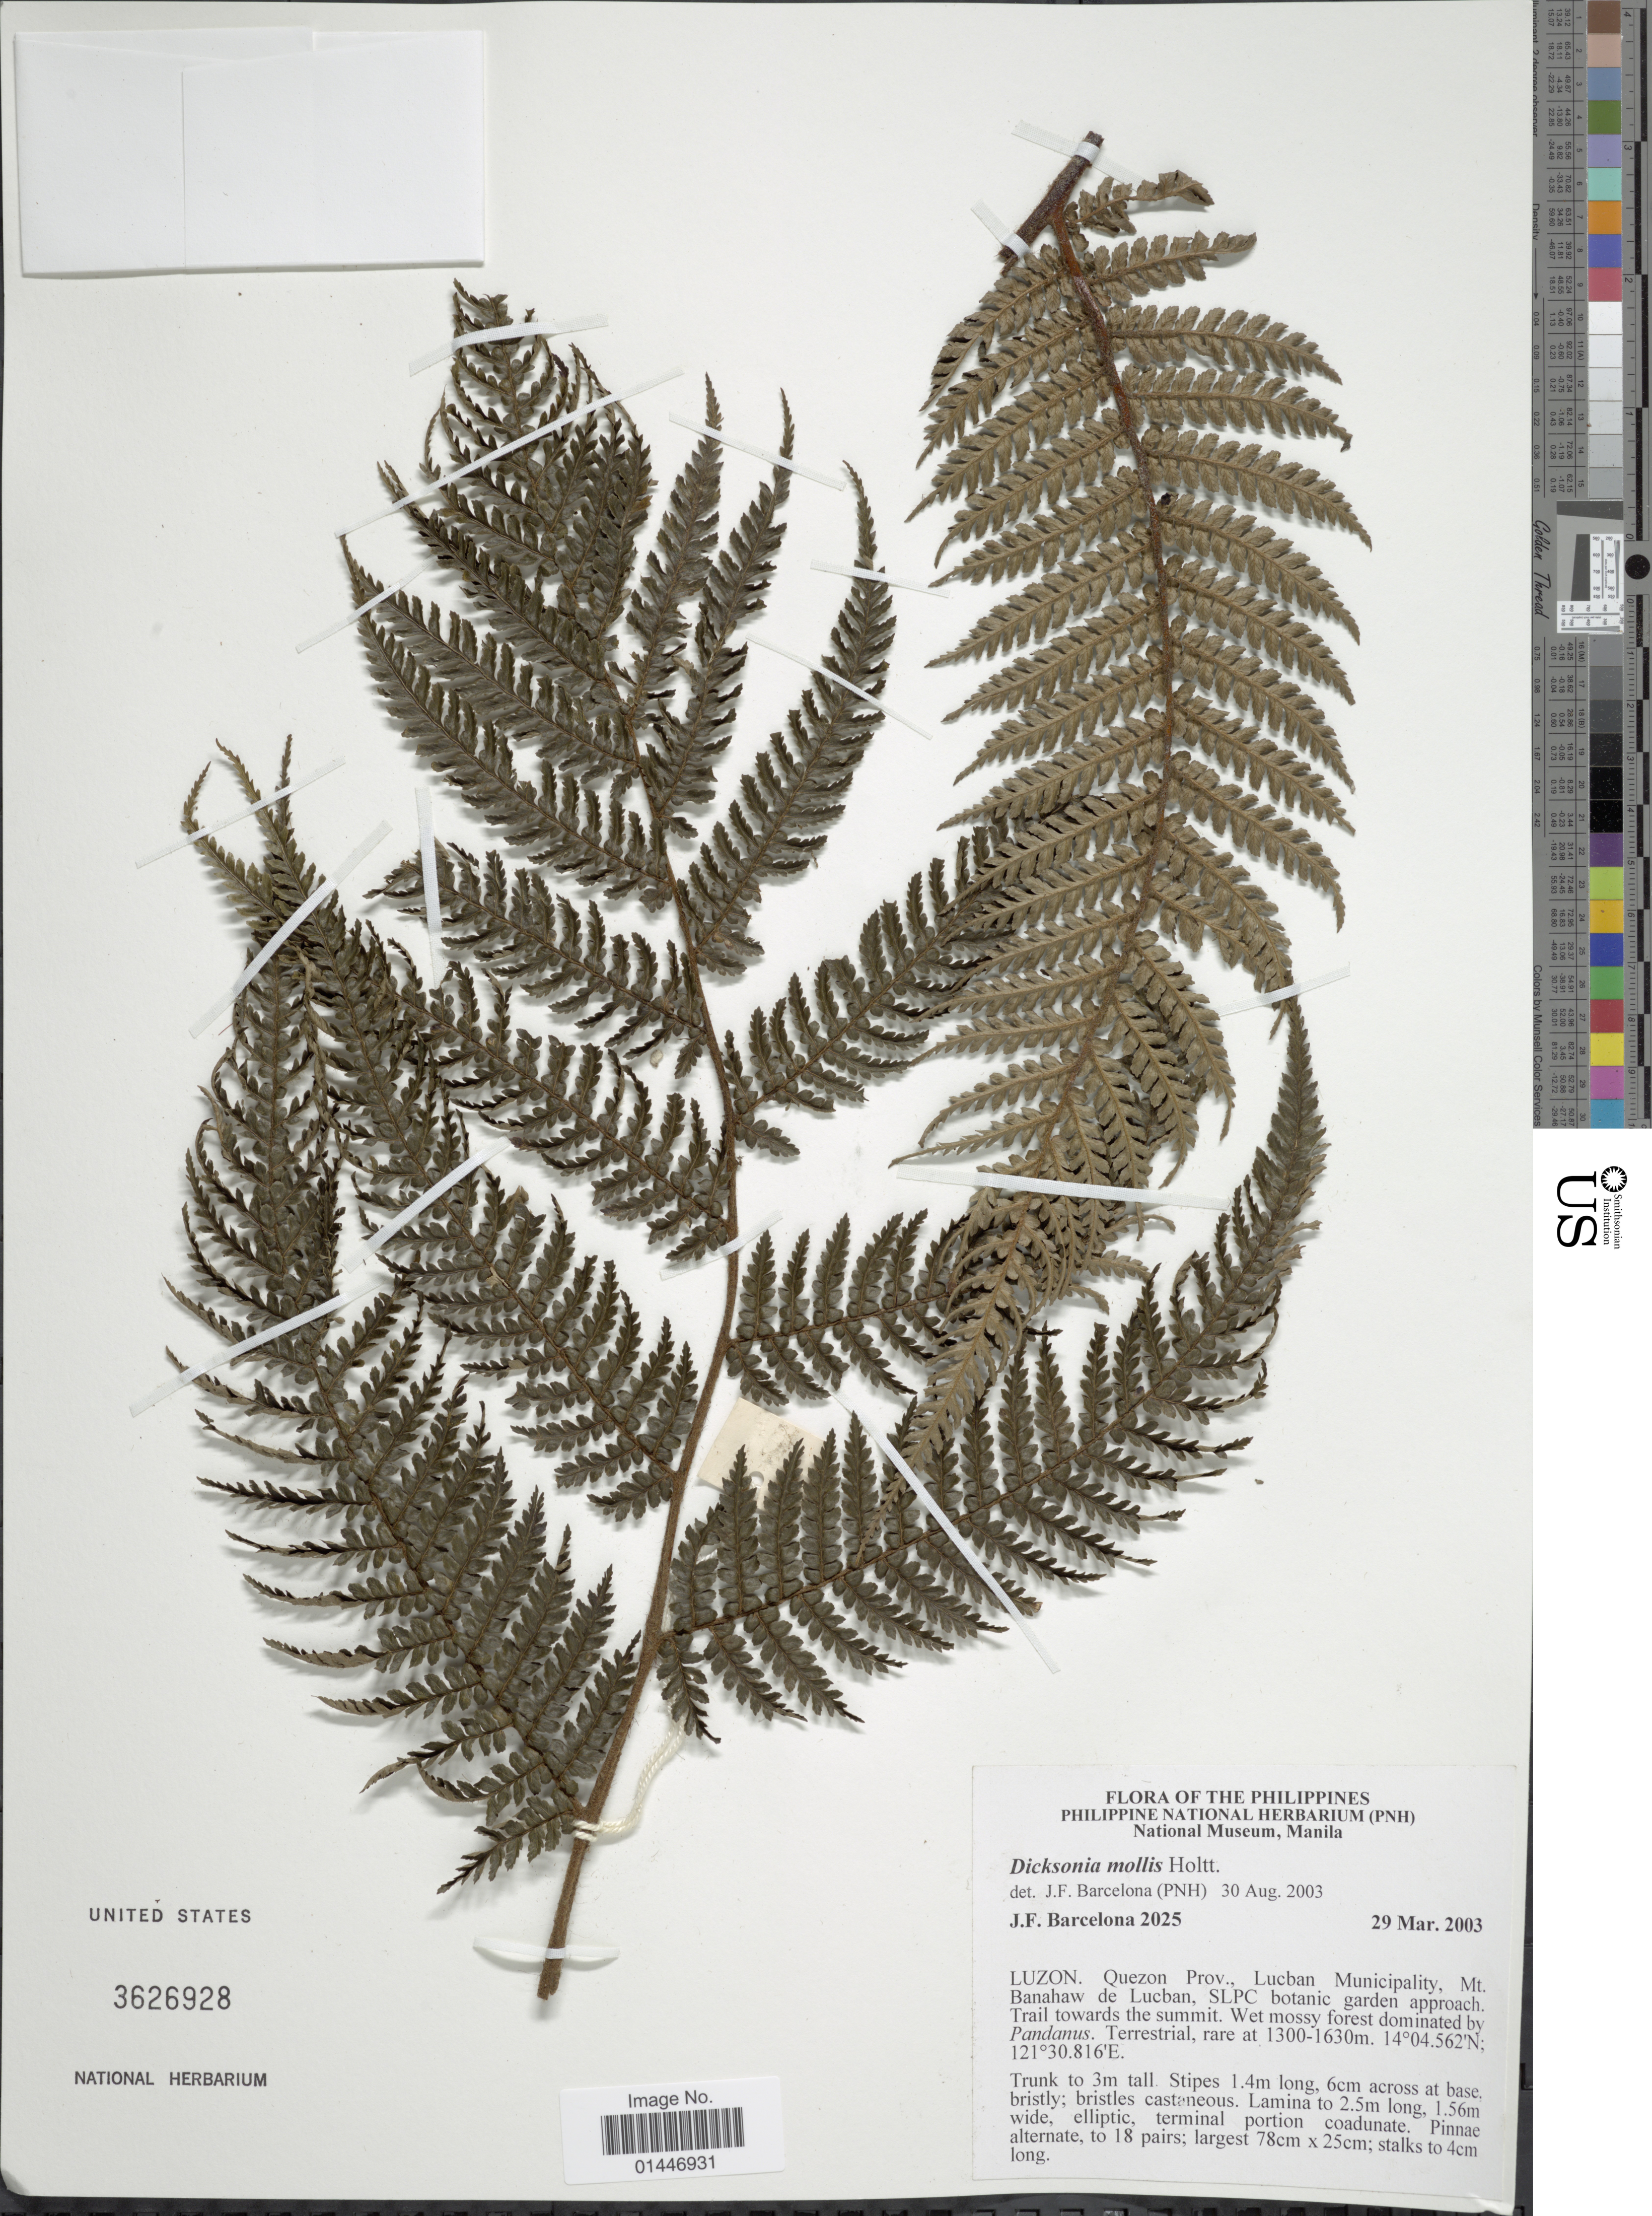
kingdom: Plantae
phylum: Tracheophyta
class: Polypodiopsida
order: Cyatheales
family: Dicksoniaceae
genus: Dicksonia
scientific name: Dicksonia mollis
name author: Holttum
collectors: J. F. Barcelona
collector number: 2025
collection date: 2003-03-29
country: Philippines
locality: Luzon. Quezon Prov., Lucban Municipality, Mt. Banahaw de Lucban, SLPC botanic garden approach. Trail towards the summit.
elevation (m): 1300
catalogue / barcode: US 3626928